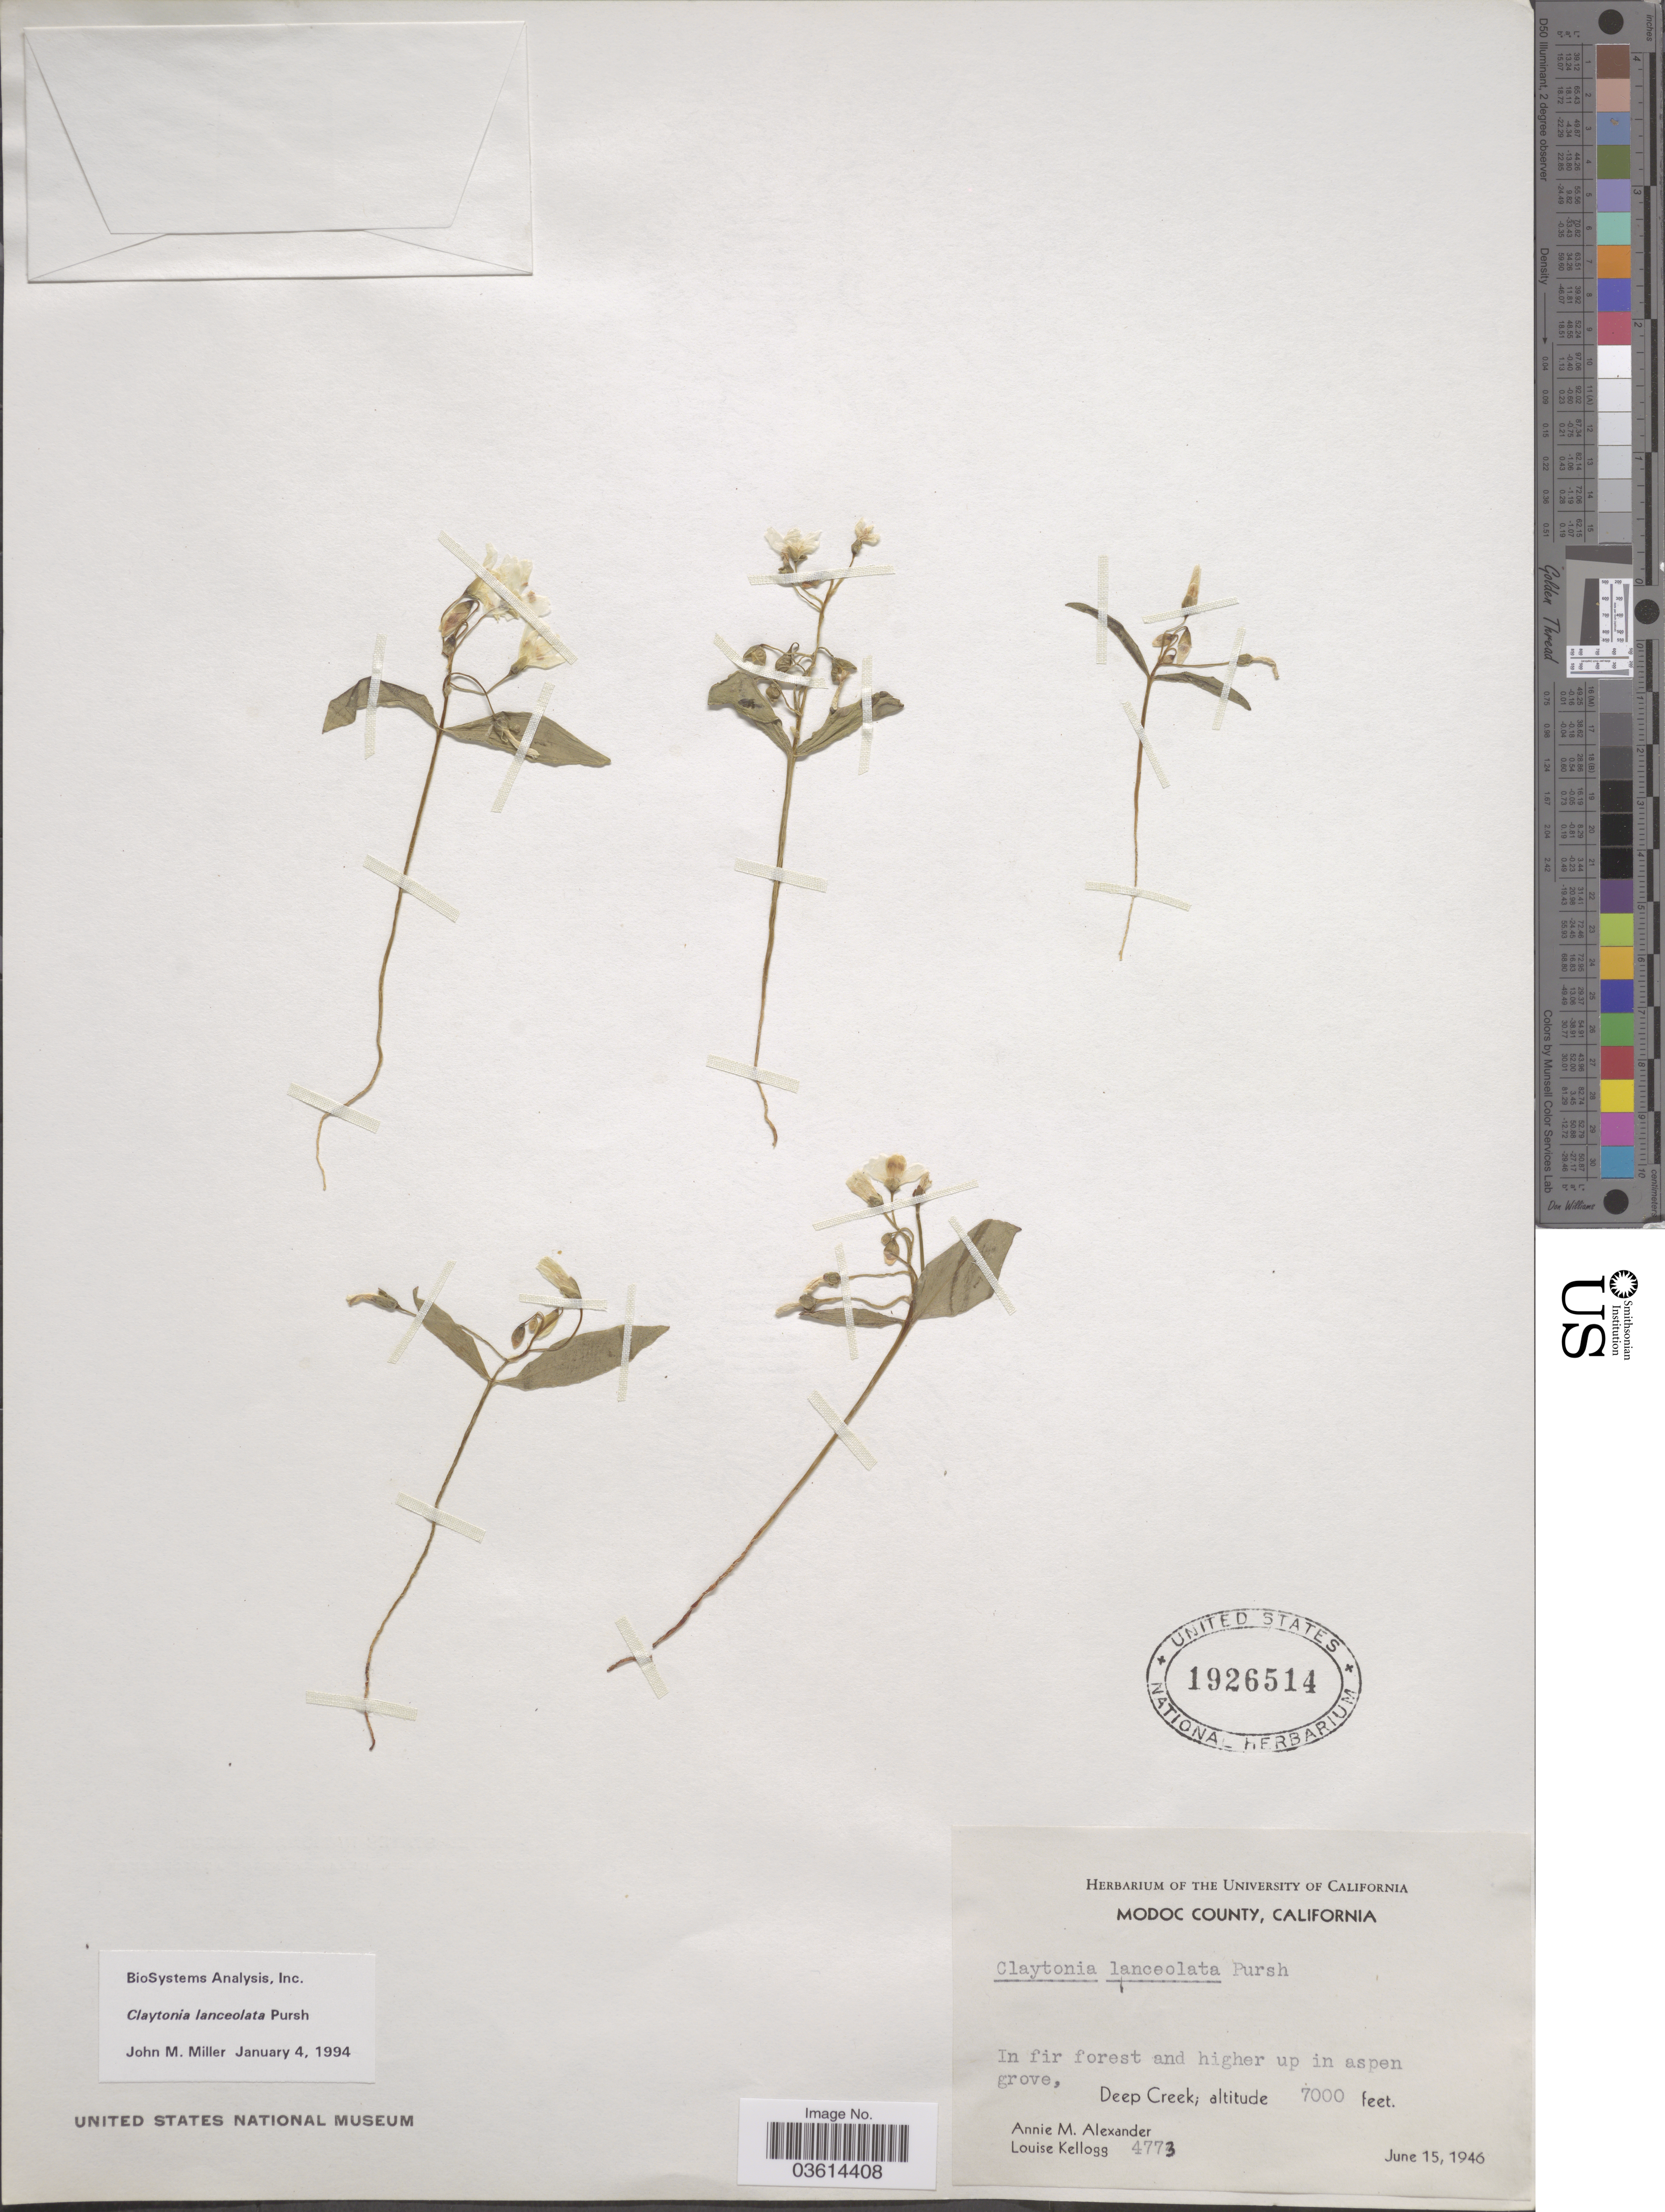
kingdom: Plantae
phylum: Tracheophyta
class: Magnoliopsida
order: Caryophyllales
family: Montiaceae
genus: Claytonia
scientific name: Claytonia lanceolata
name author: Pursh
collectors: A. M. Alexander & L. Kellog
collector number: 4773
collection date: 1946-06-15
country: United States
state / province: California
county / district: Modoc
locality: Modoc County. Deep Creek.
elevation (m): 2134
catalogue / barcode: US 1926514